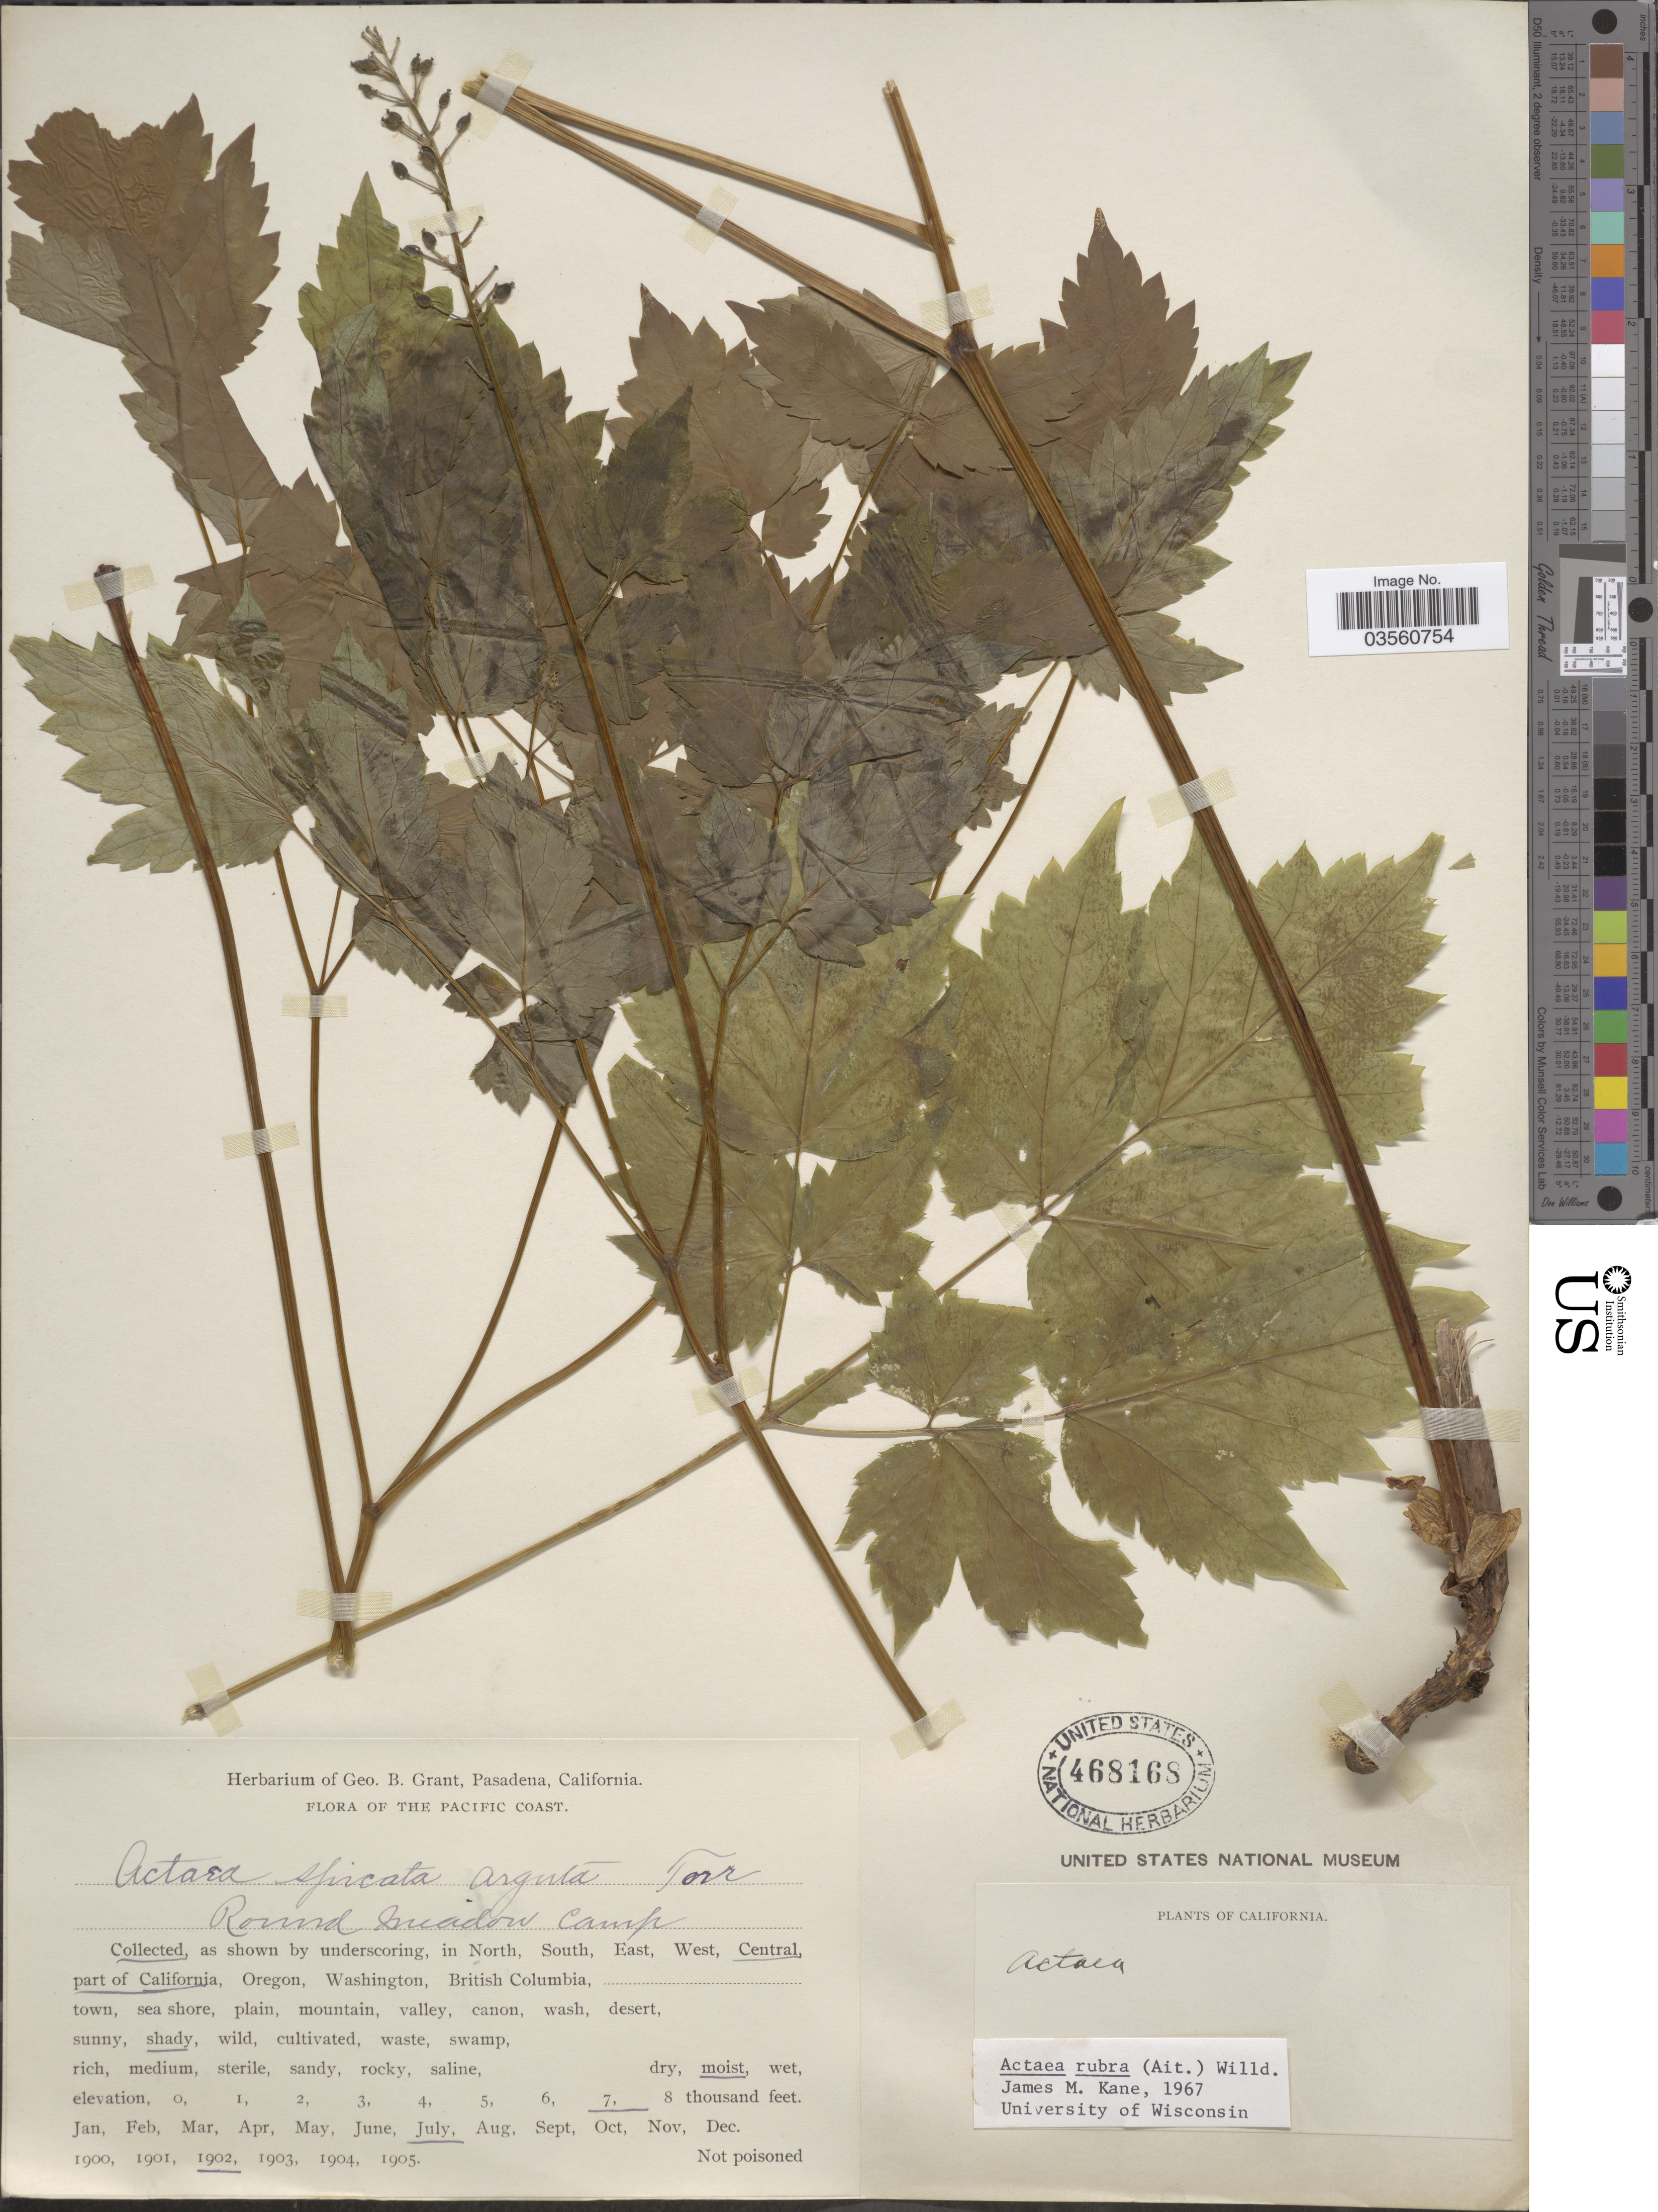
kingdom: Plantae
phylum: Tracheophyta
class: Magnoliopsida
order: Ranunculales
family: Ranunculaceae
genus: Actaea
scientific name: Actaea rubra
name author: (Aiton) Willd.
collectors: ex herb. Geo. B. Grant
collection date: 1902-07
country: United States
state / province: California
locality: Pacific Coast. Central part of California.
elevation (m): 2134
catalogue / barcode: US 468168